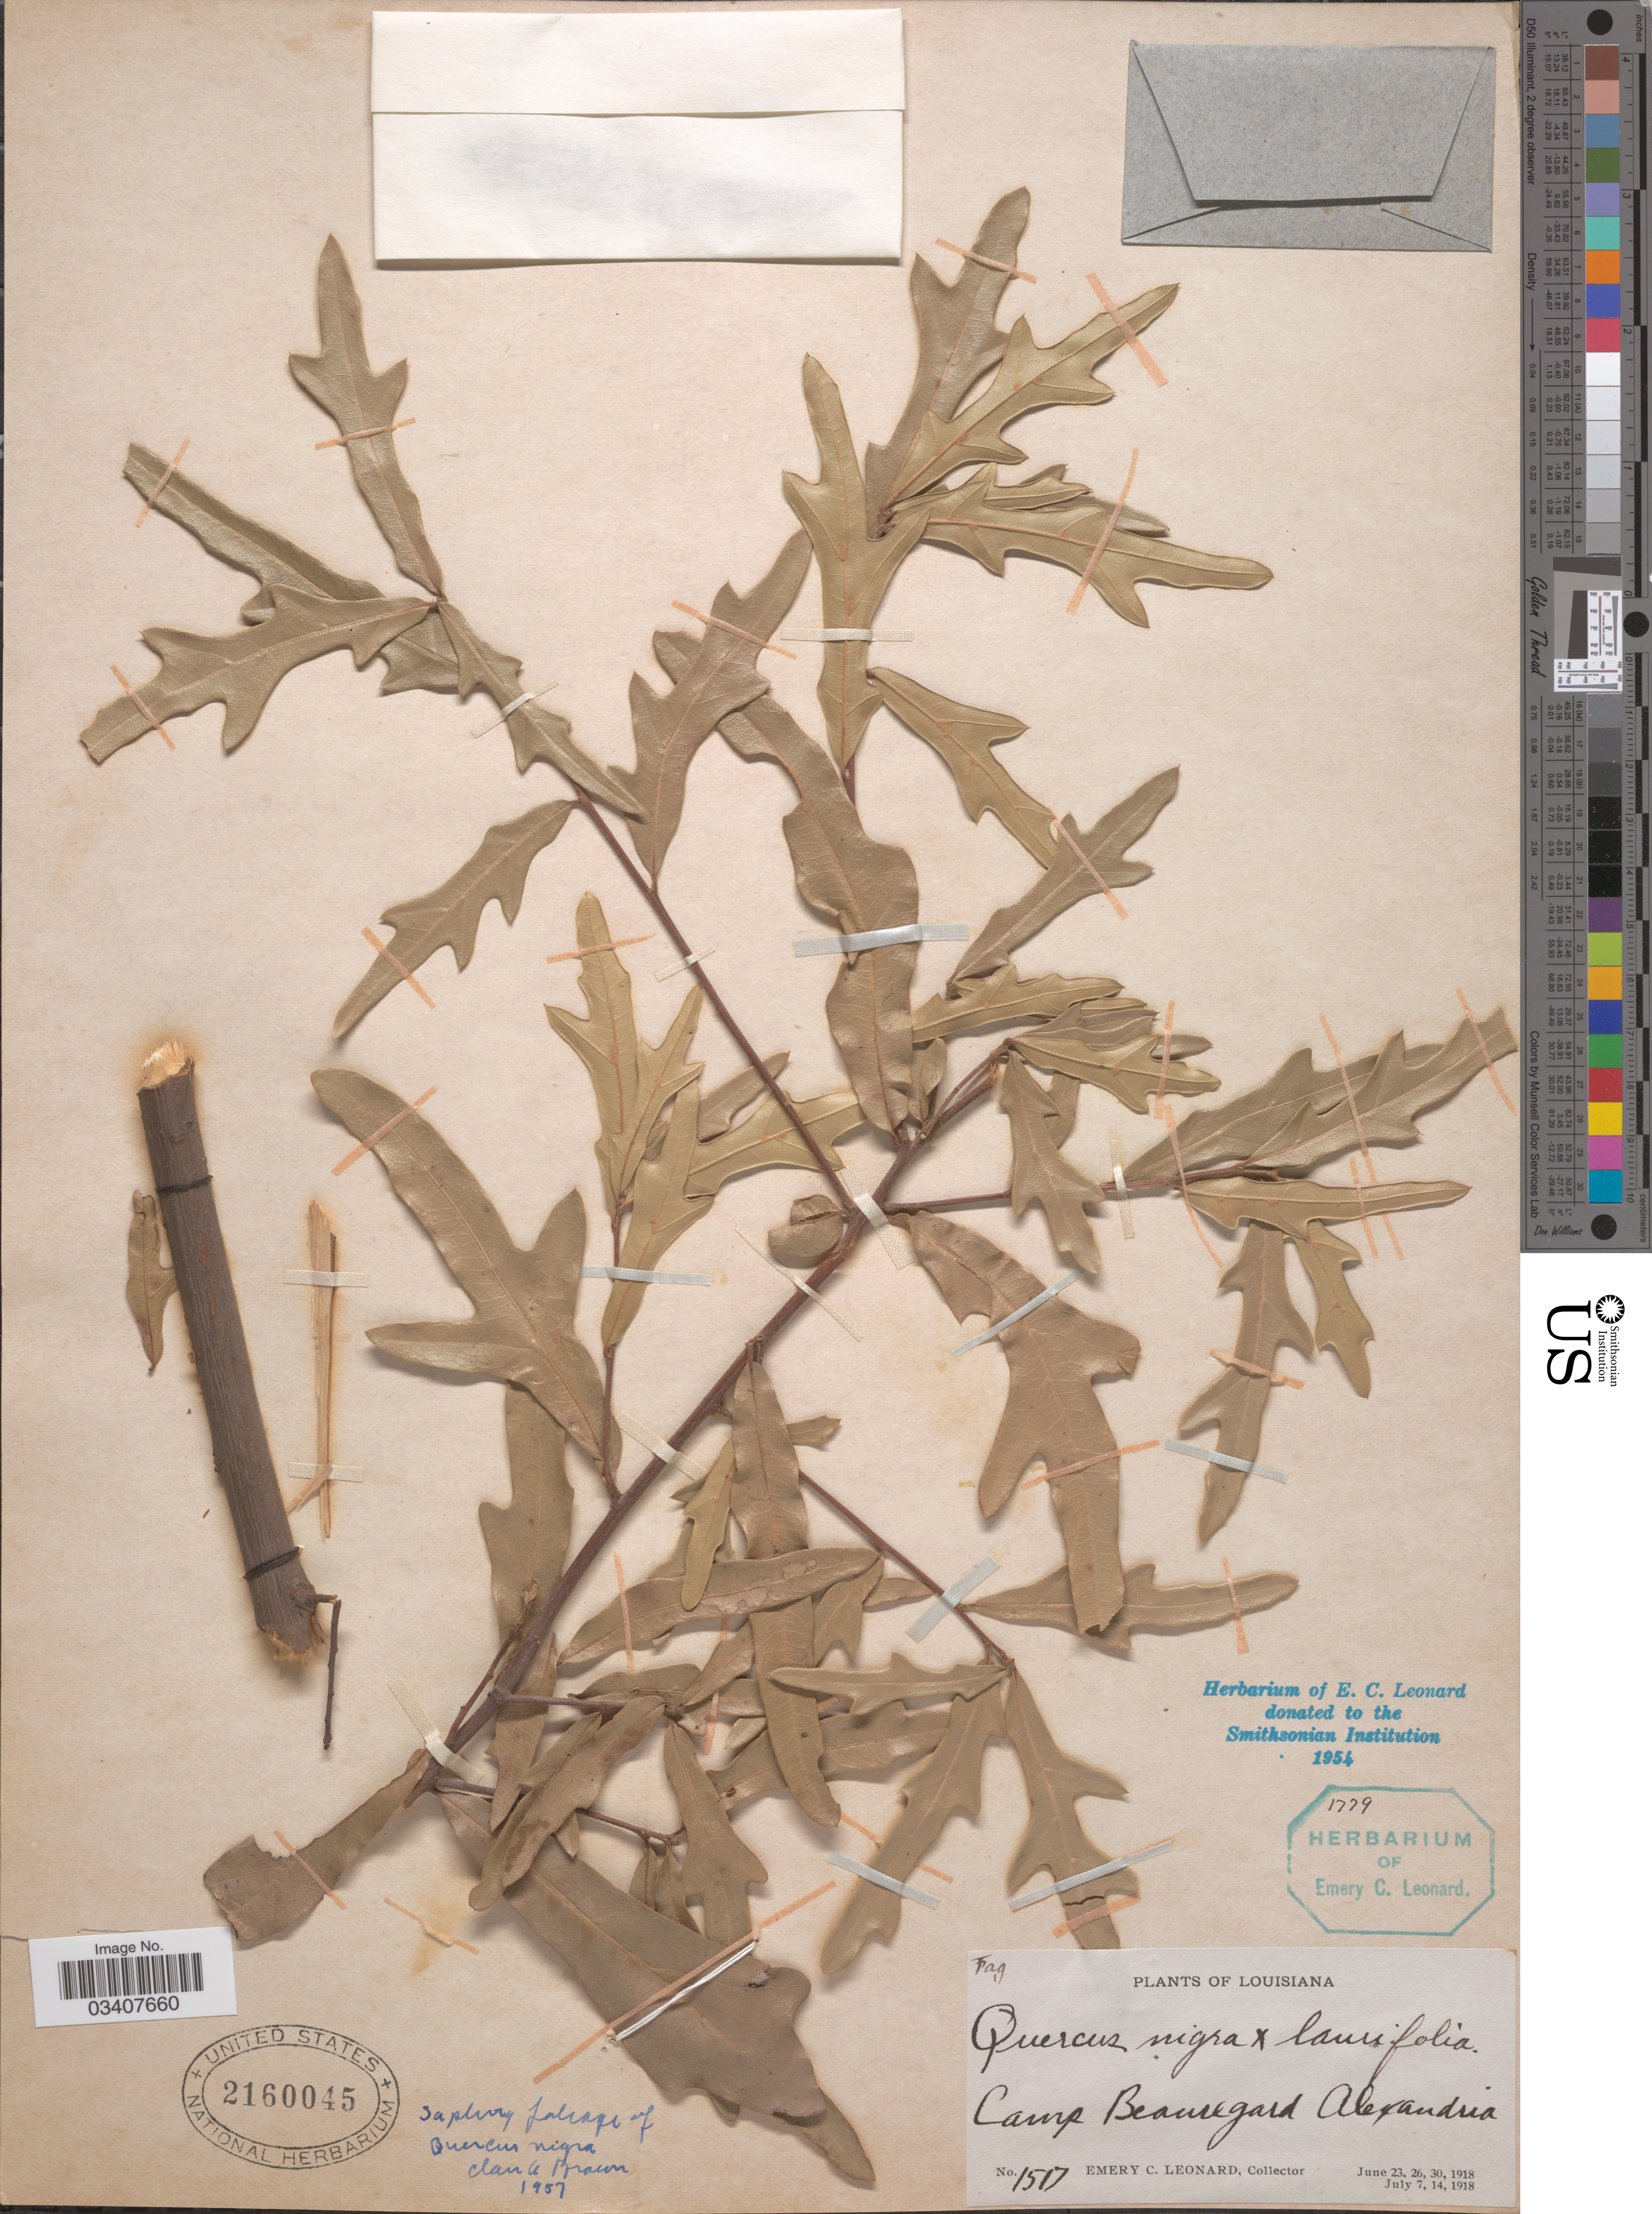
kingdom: Plantae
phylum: Tracheophyta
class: Magnoliopsida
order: Fagales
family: Fagaceae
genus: Quercus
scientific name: Quercus nigra x Q. laurifolia Michx.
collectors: E. C. Leonard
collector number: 1517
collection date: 1918-06-23/1918-07-14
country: United States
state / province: Louisiana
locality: Camp Beauregard Alexandria.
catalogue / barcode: US 2160045